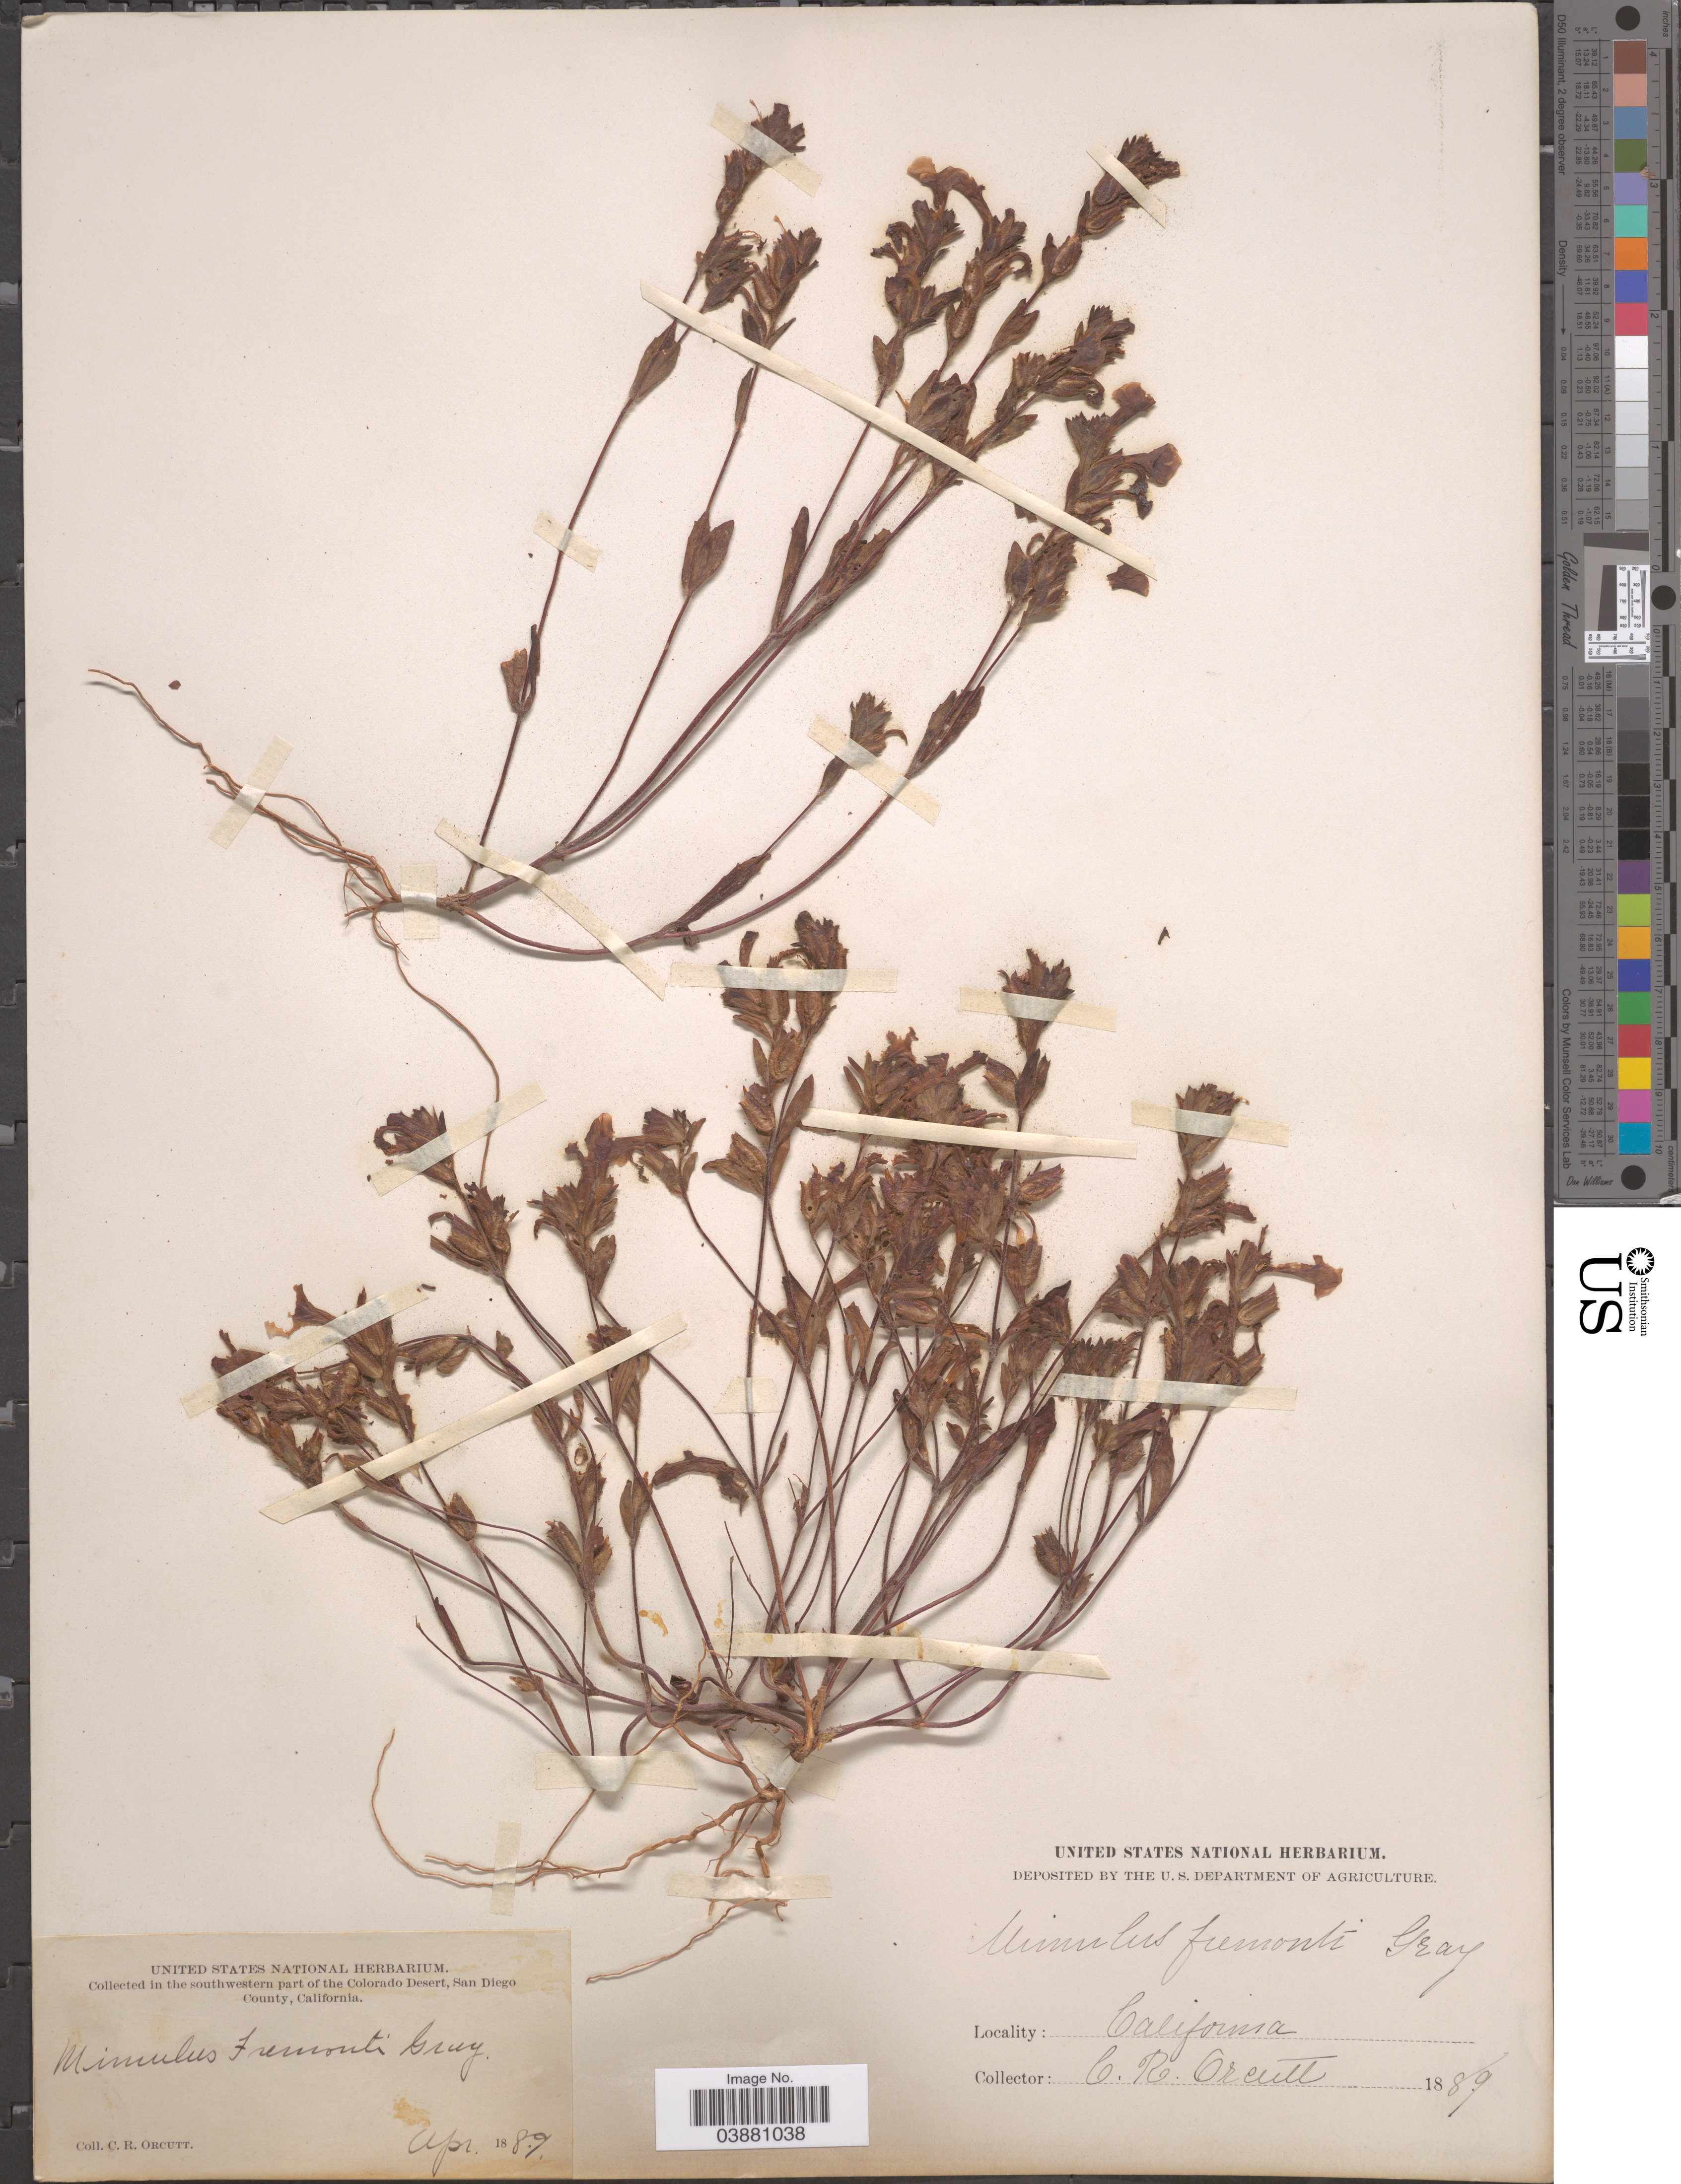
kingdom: Plantae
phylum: Tracheophyta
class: Magnoliopsida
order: Lamiales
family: Phrymaceae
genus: Mimulus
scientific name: Mimulus fremontii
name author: (Benth.) A. Gray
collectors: C. R. Orcutt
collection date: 1889-04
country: United States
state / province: California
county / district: San Diego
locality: In the southwestern part of the Colorado Desert, San Diego County.